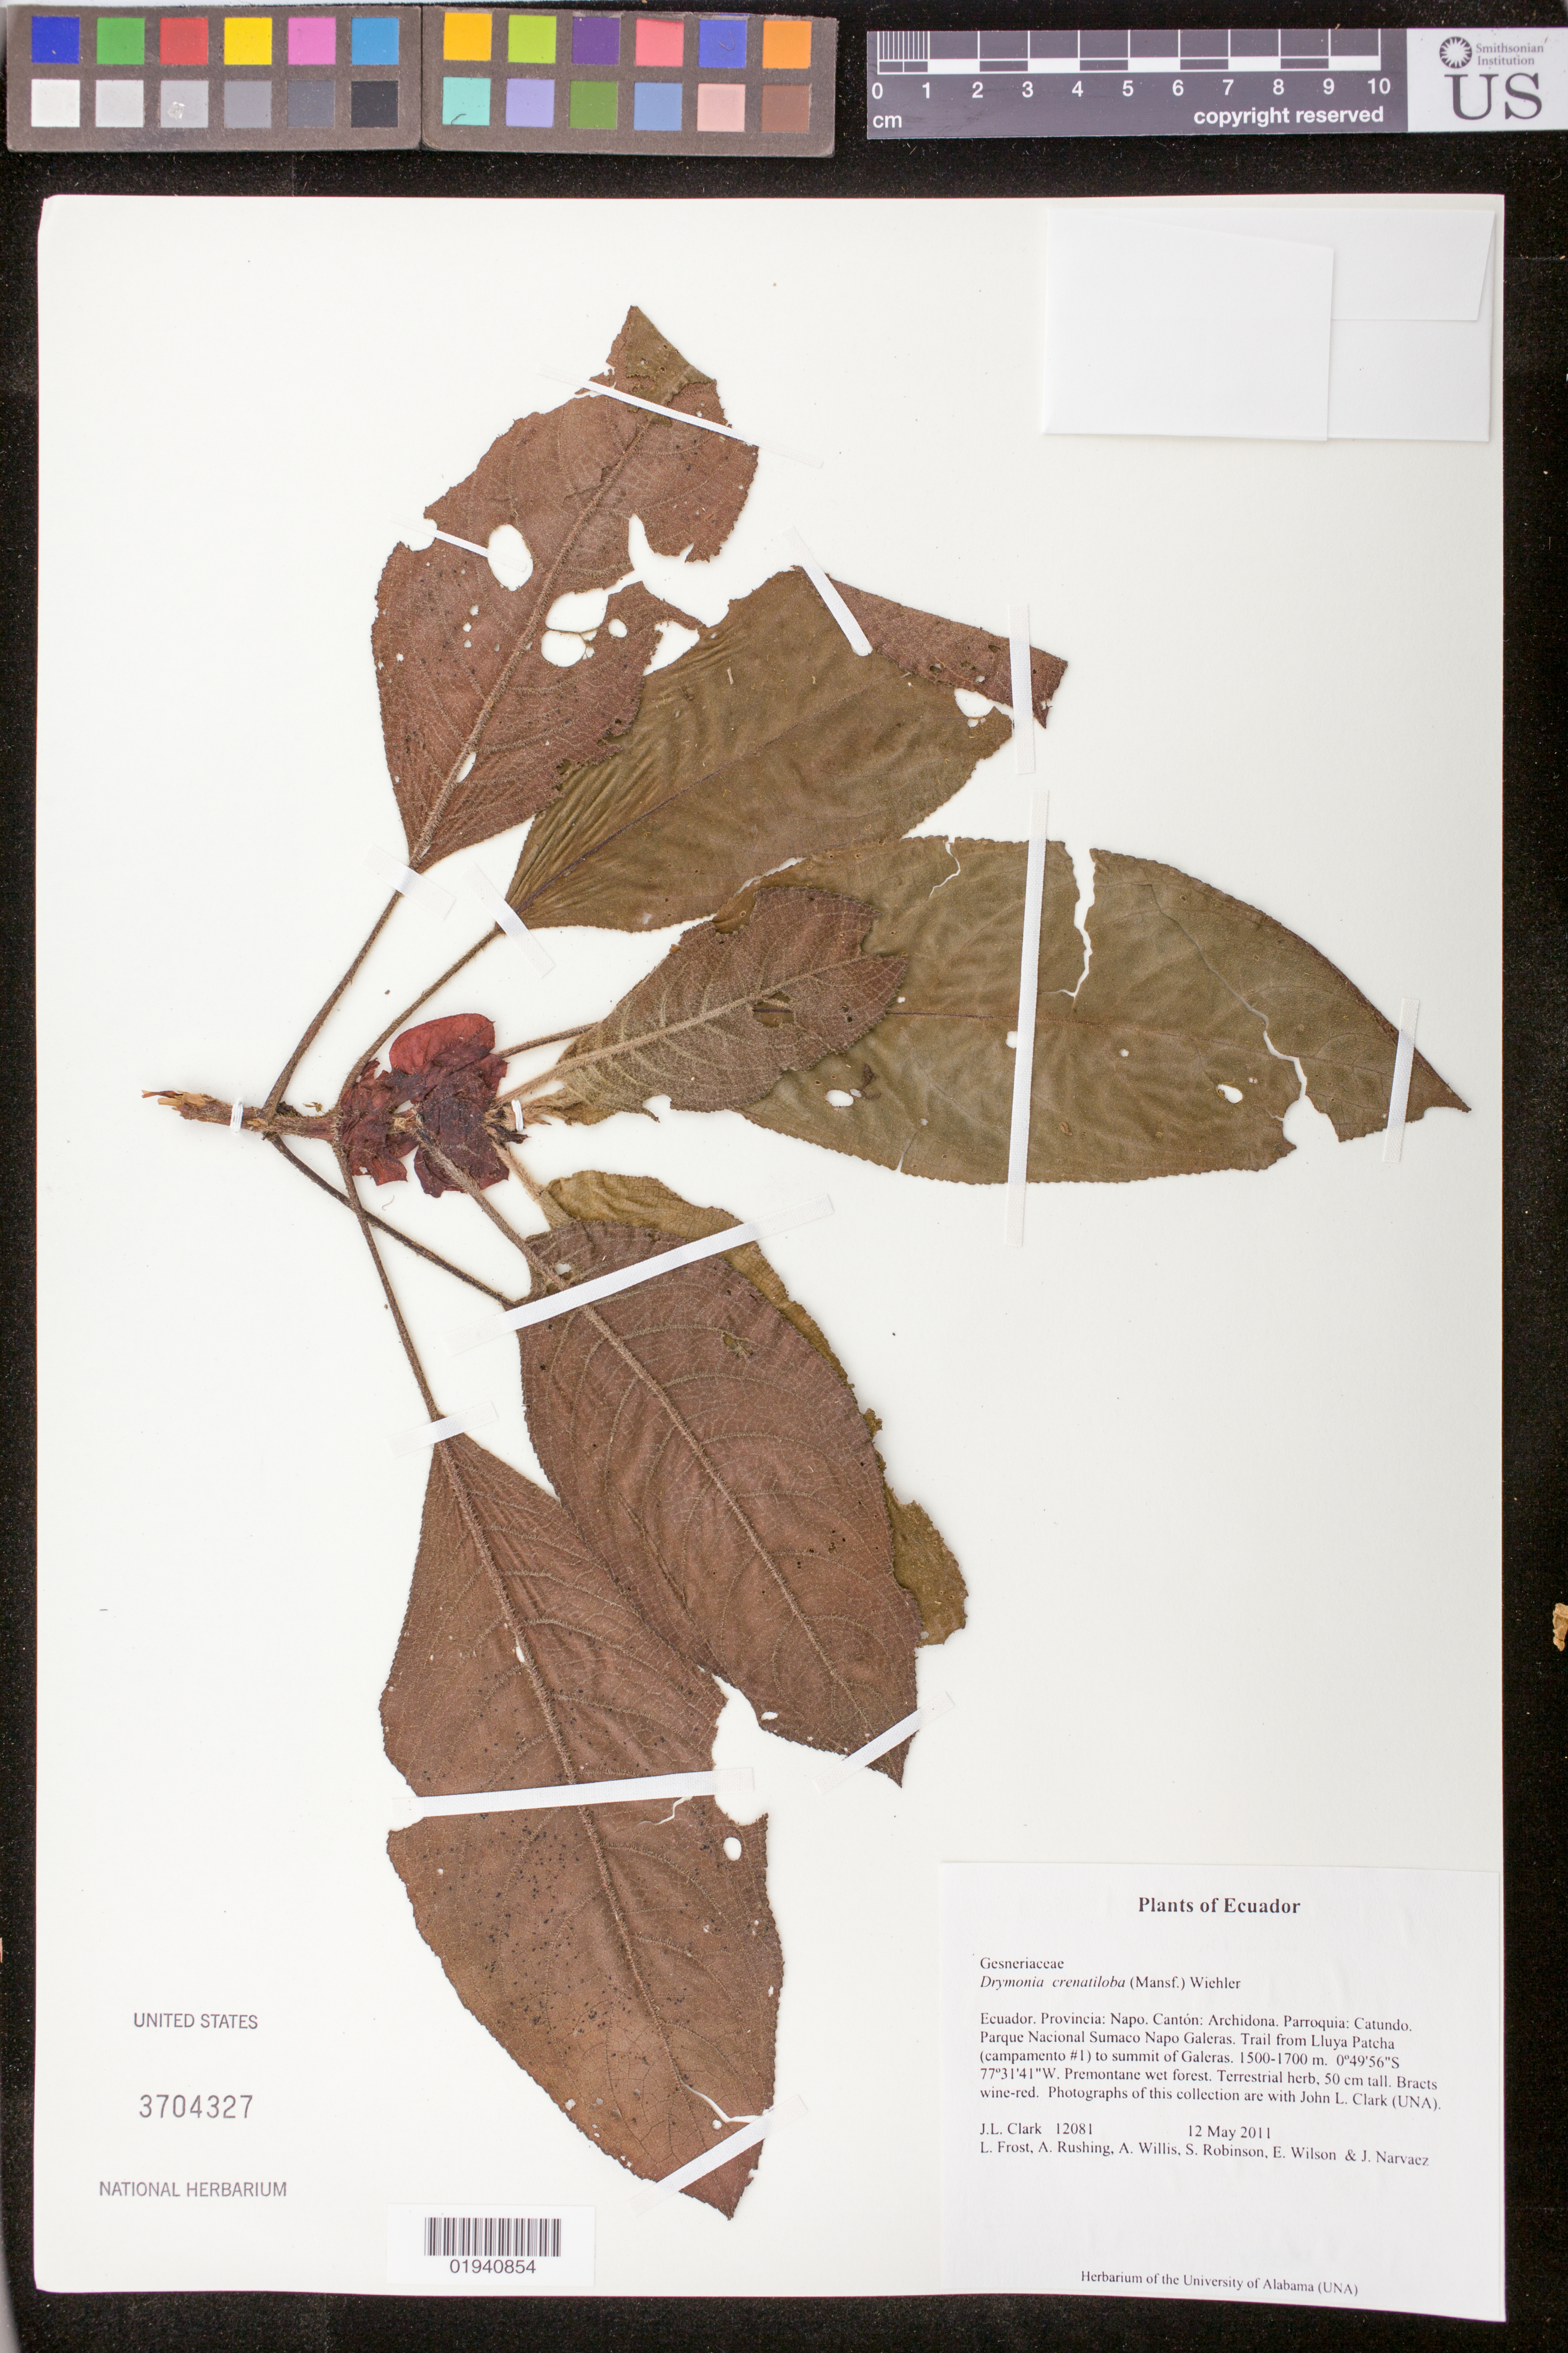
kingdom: Plantae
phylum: Tracheophyta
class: Magnoliopsida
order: Lamiales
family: Gesneriaceae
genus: Drymonia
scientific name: Drymonia crenatiloba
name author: (Mansf.) Wiehler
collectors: J. L. Clark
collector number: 12081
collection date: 2011-05-12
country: Ecuador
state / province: Napo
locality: Canton: Archidona. Parroquia Catundo. Parque National Sumaco Napo Galeras. Trail from Lluya Patcha (campamento #1) to summit of Galeras.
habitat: Premontane wet forest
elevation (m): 1500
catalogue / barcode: US 3704327